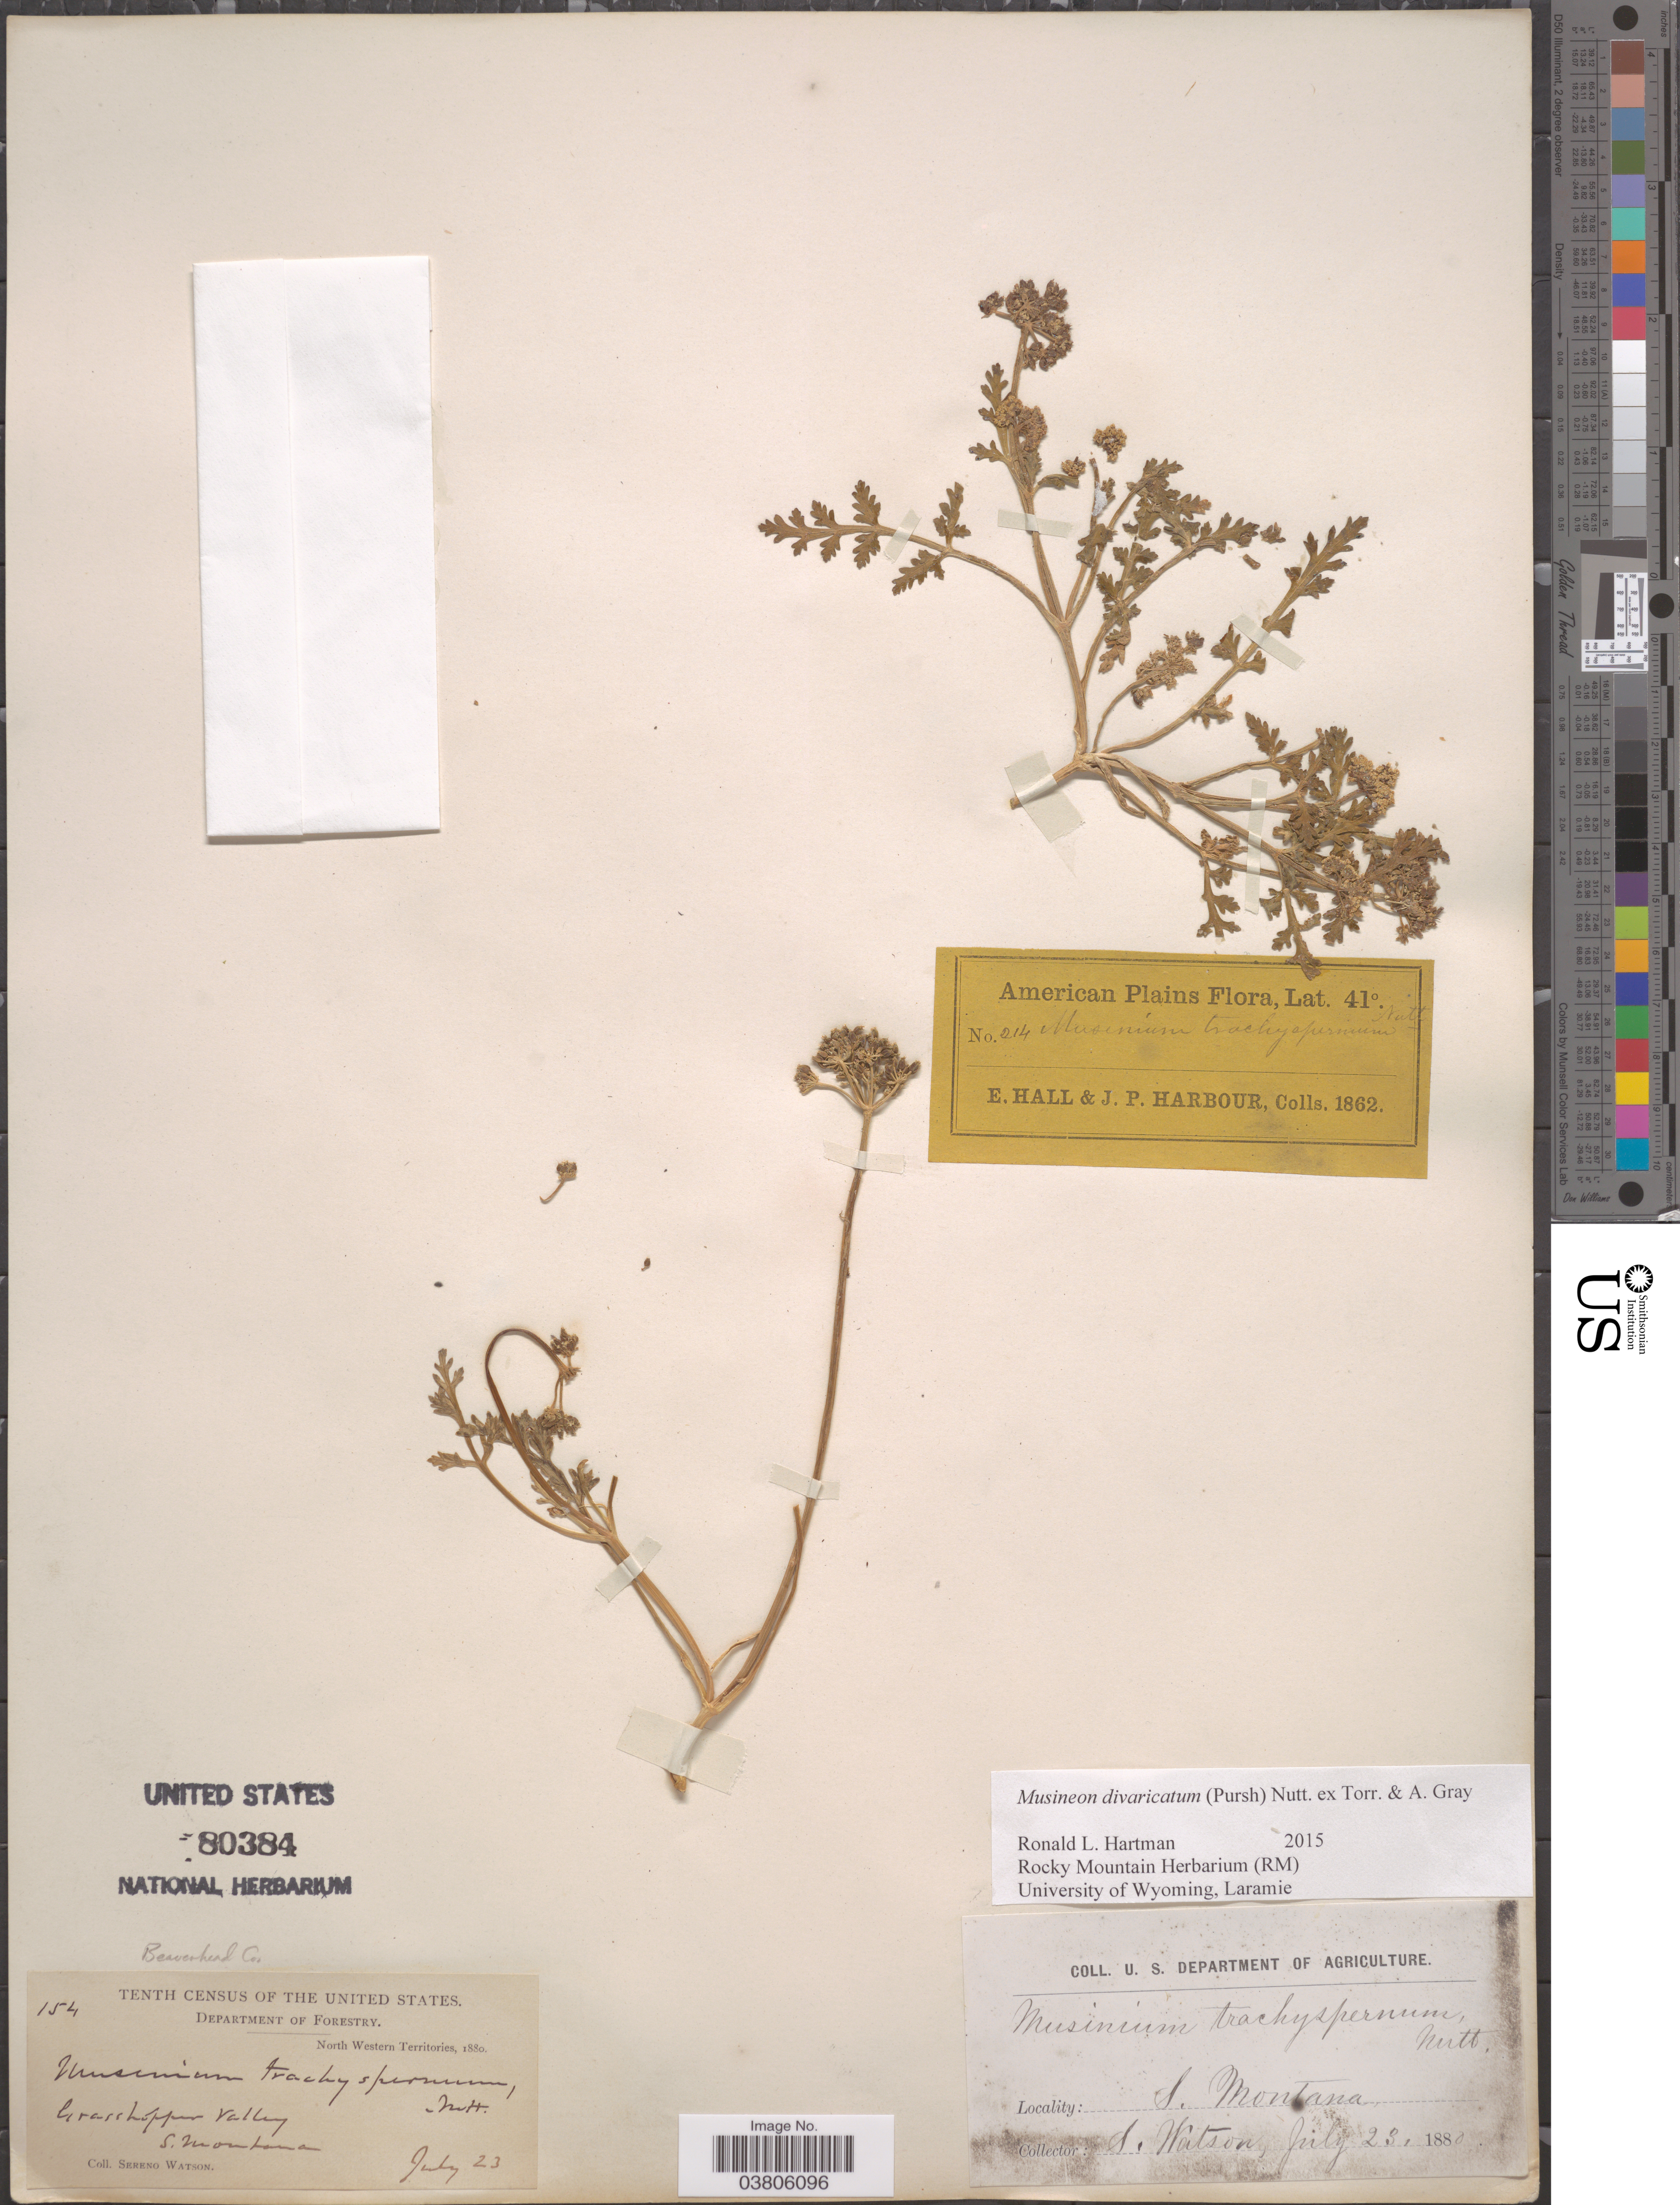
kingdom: Plantae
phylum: Tracheophyta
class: Magnoliopsida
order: Apiales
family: Apiaceae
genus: Musineon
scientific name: Musineon divaricatum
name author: (Pursh) Nutt.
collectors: E. Hall & J. Harbour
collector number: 214*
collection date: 1862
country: United States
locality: American Plains.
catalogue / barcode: US 80384-2